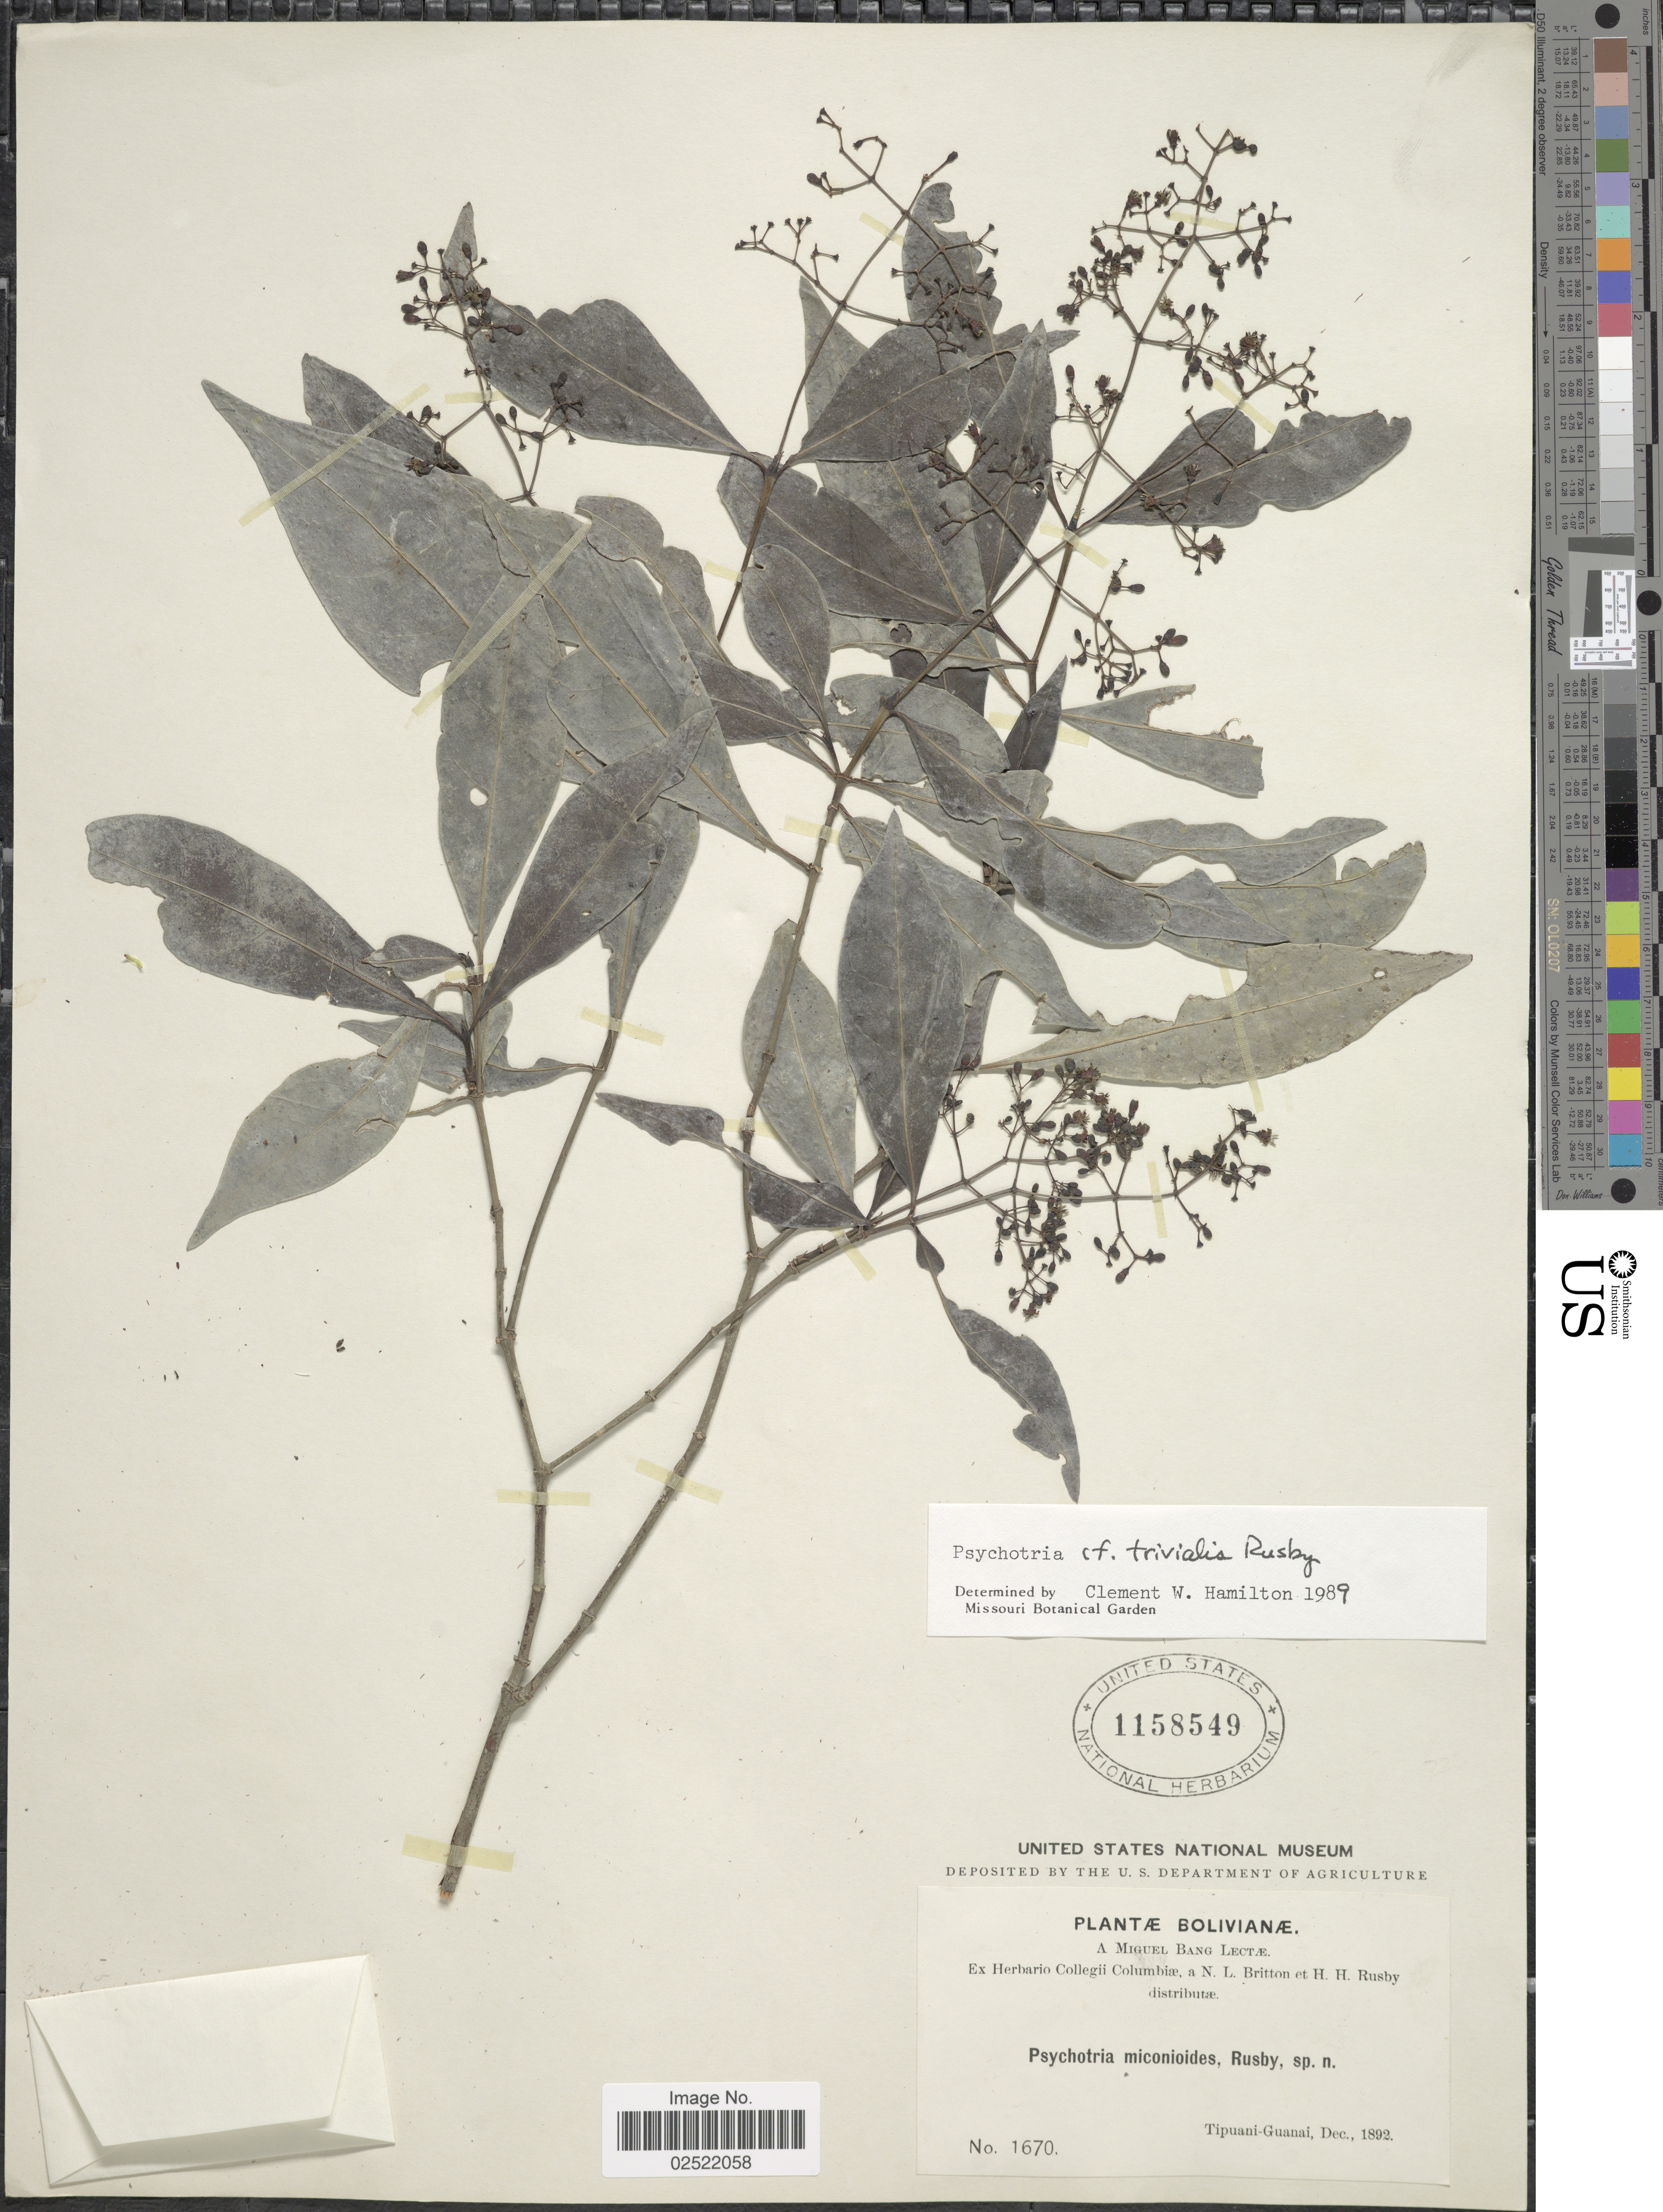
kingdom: Plantae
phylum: Tracheophyta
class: Magnoliopsida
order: Gentianales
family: Rubiaceae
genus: Psychotria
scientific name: Psychotria trivialis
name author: Rusby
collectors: M. Bang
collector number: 1670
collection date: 1892-12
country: Bolivia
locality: Tipuani-Guanai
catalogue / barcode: US 1158549